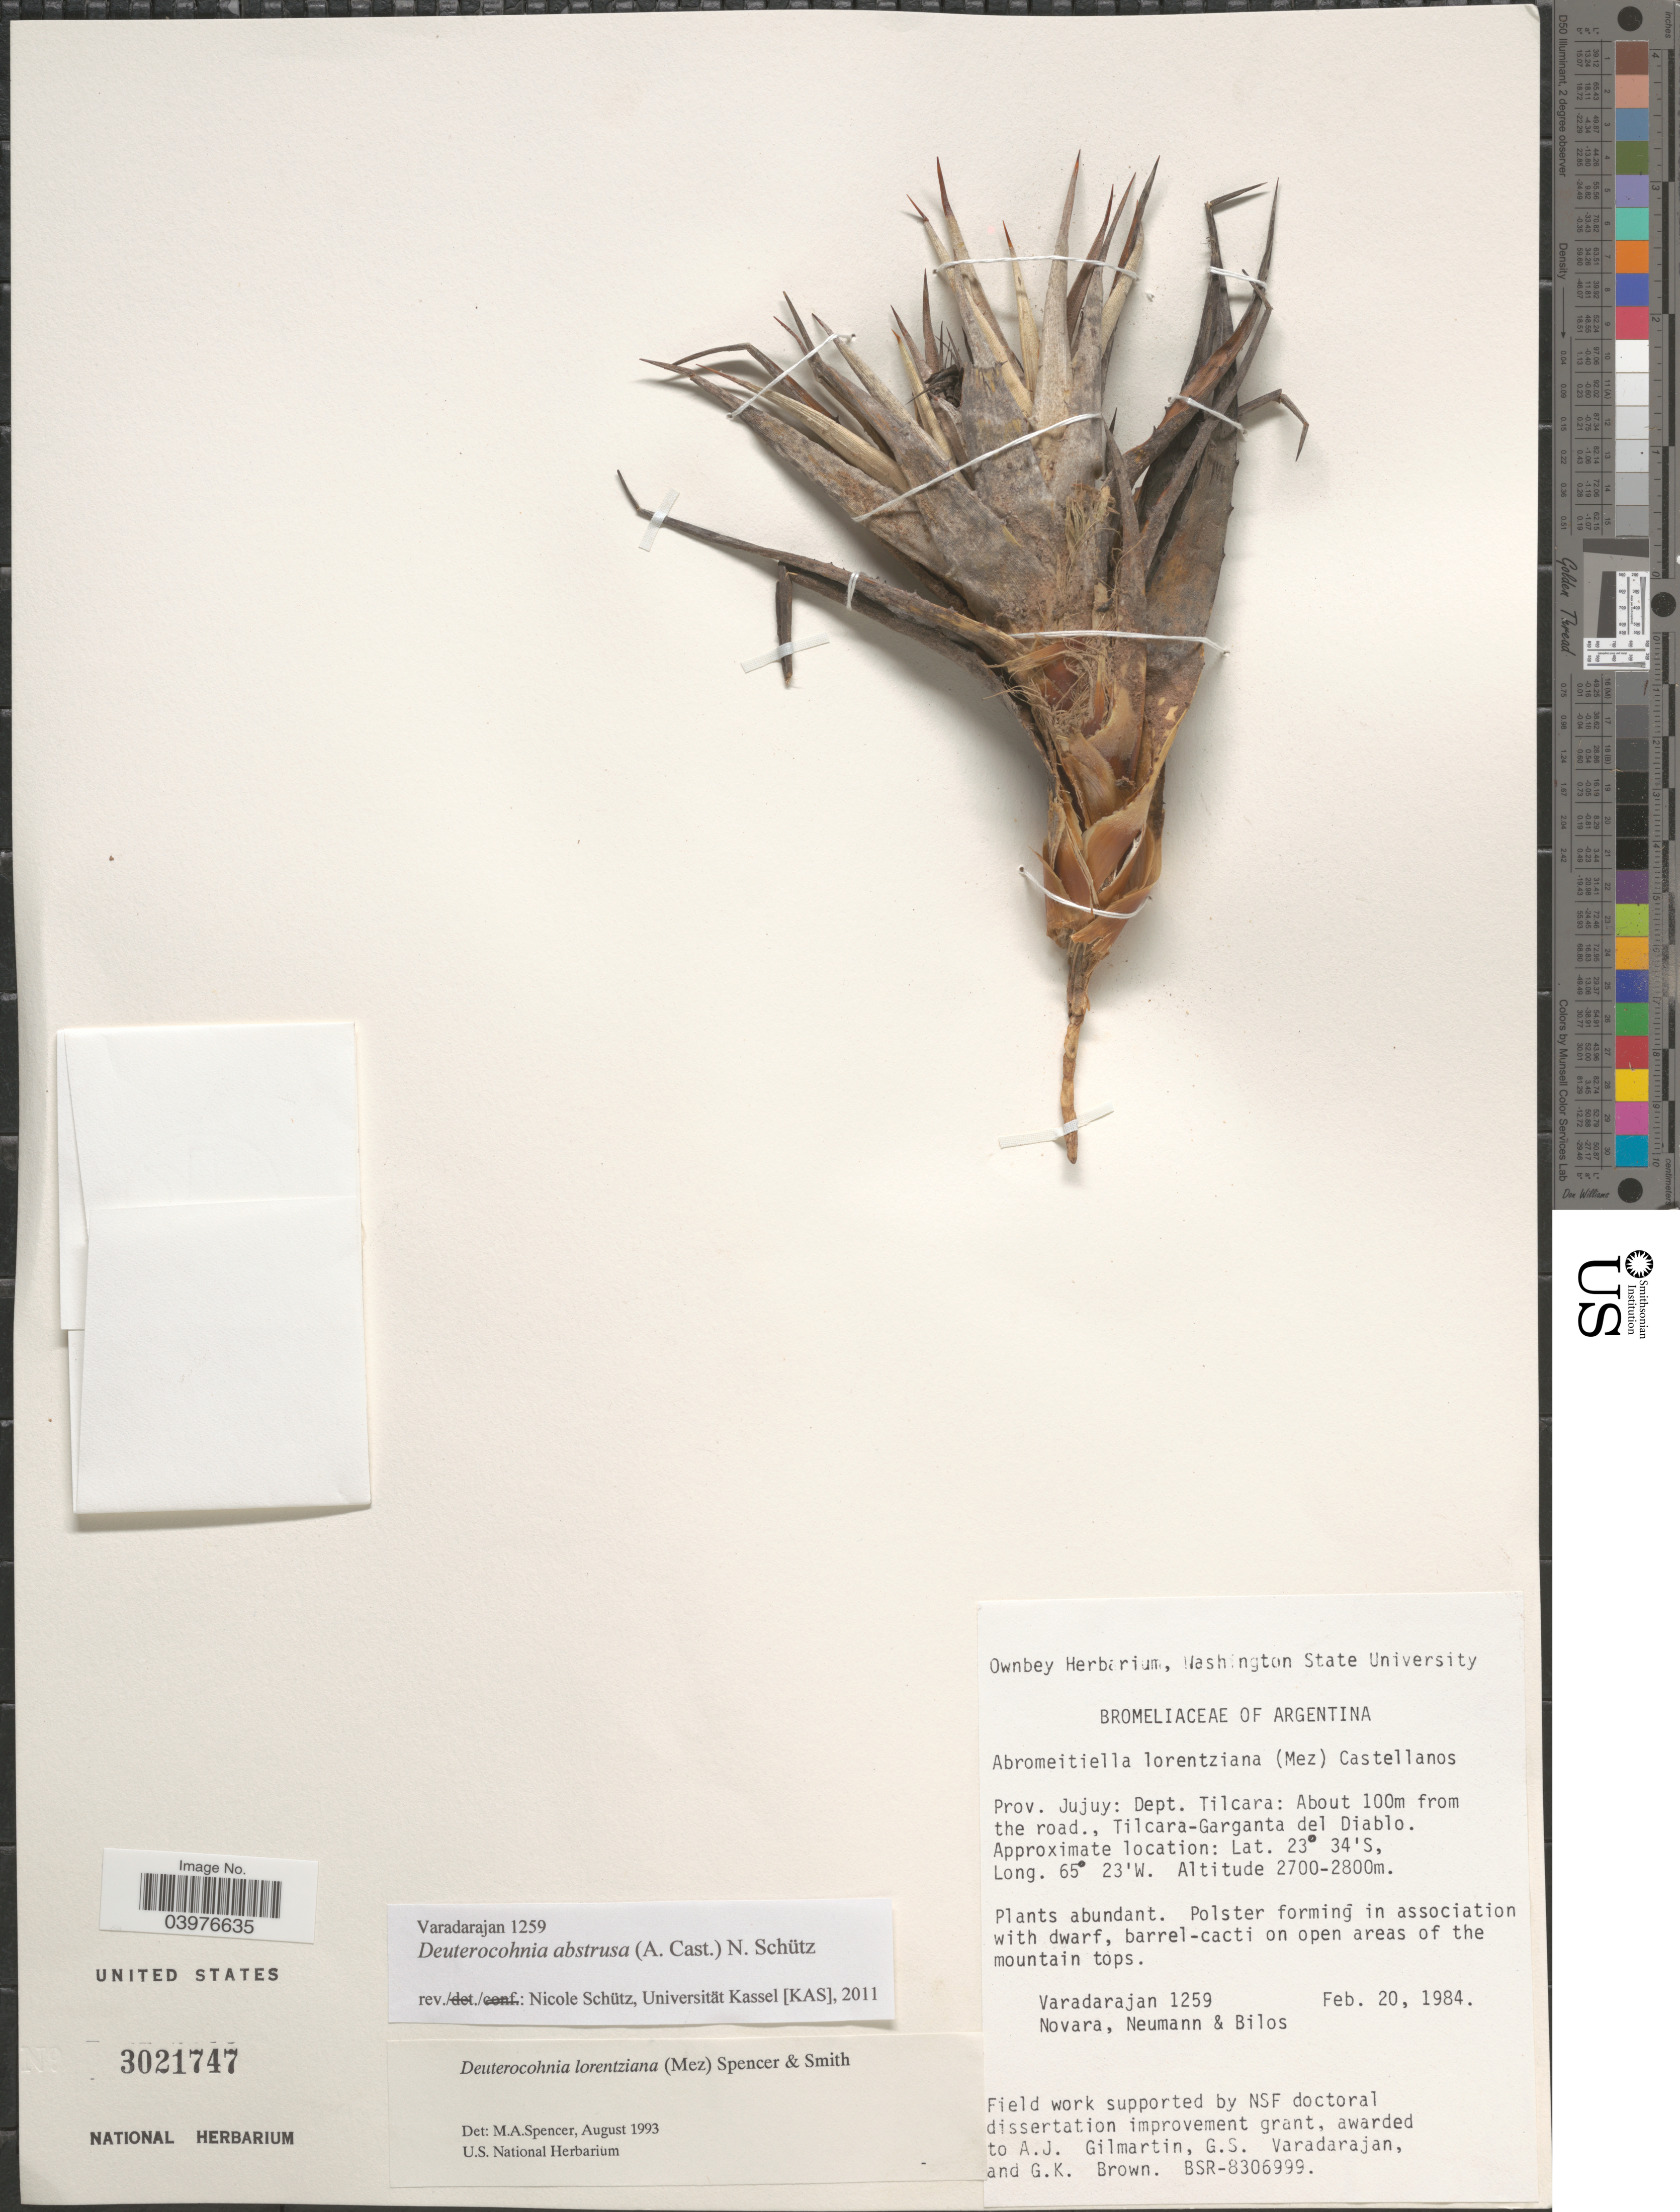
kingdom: Plantae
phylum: Tracheophyta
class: Liliopsida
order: Poales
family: Bromeliaceae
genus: Deuterocohnia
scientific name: Deuterocohnia abstrusa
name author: N. Schuetz & A. Cast.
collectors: G. S. Varadarajan, -. Novara, Neumann, -- & -. Bilos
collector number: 1259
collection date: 1984-02-20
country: Argentina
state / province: Jujuy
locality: Dept. Tilcara: About 100m from the road., Tilcara-Garganta del Diablo.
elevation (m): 2700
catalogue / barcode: US 3021747